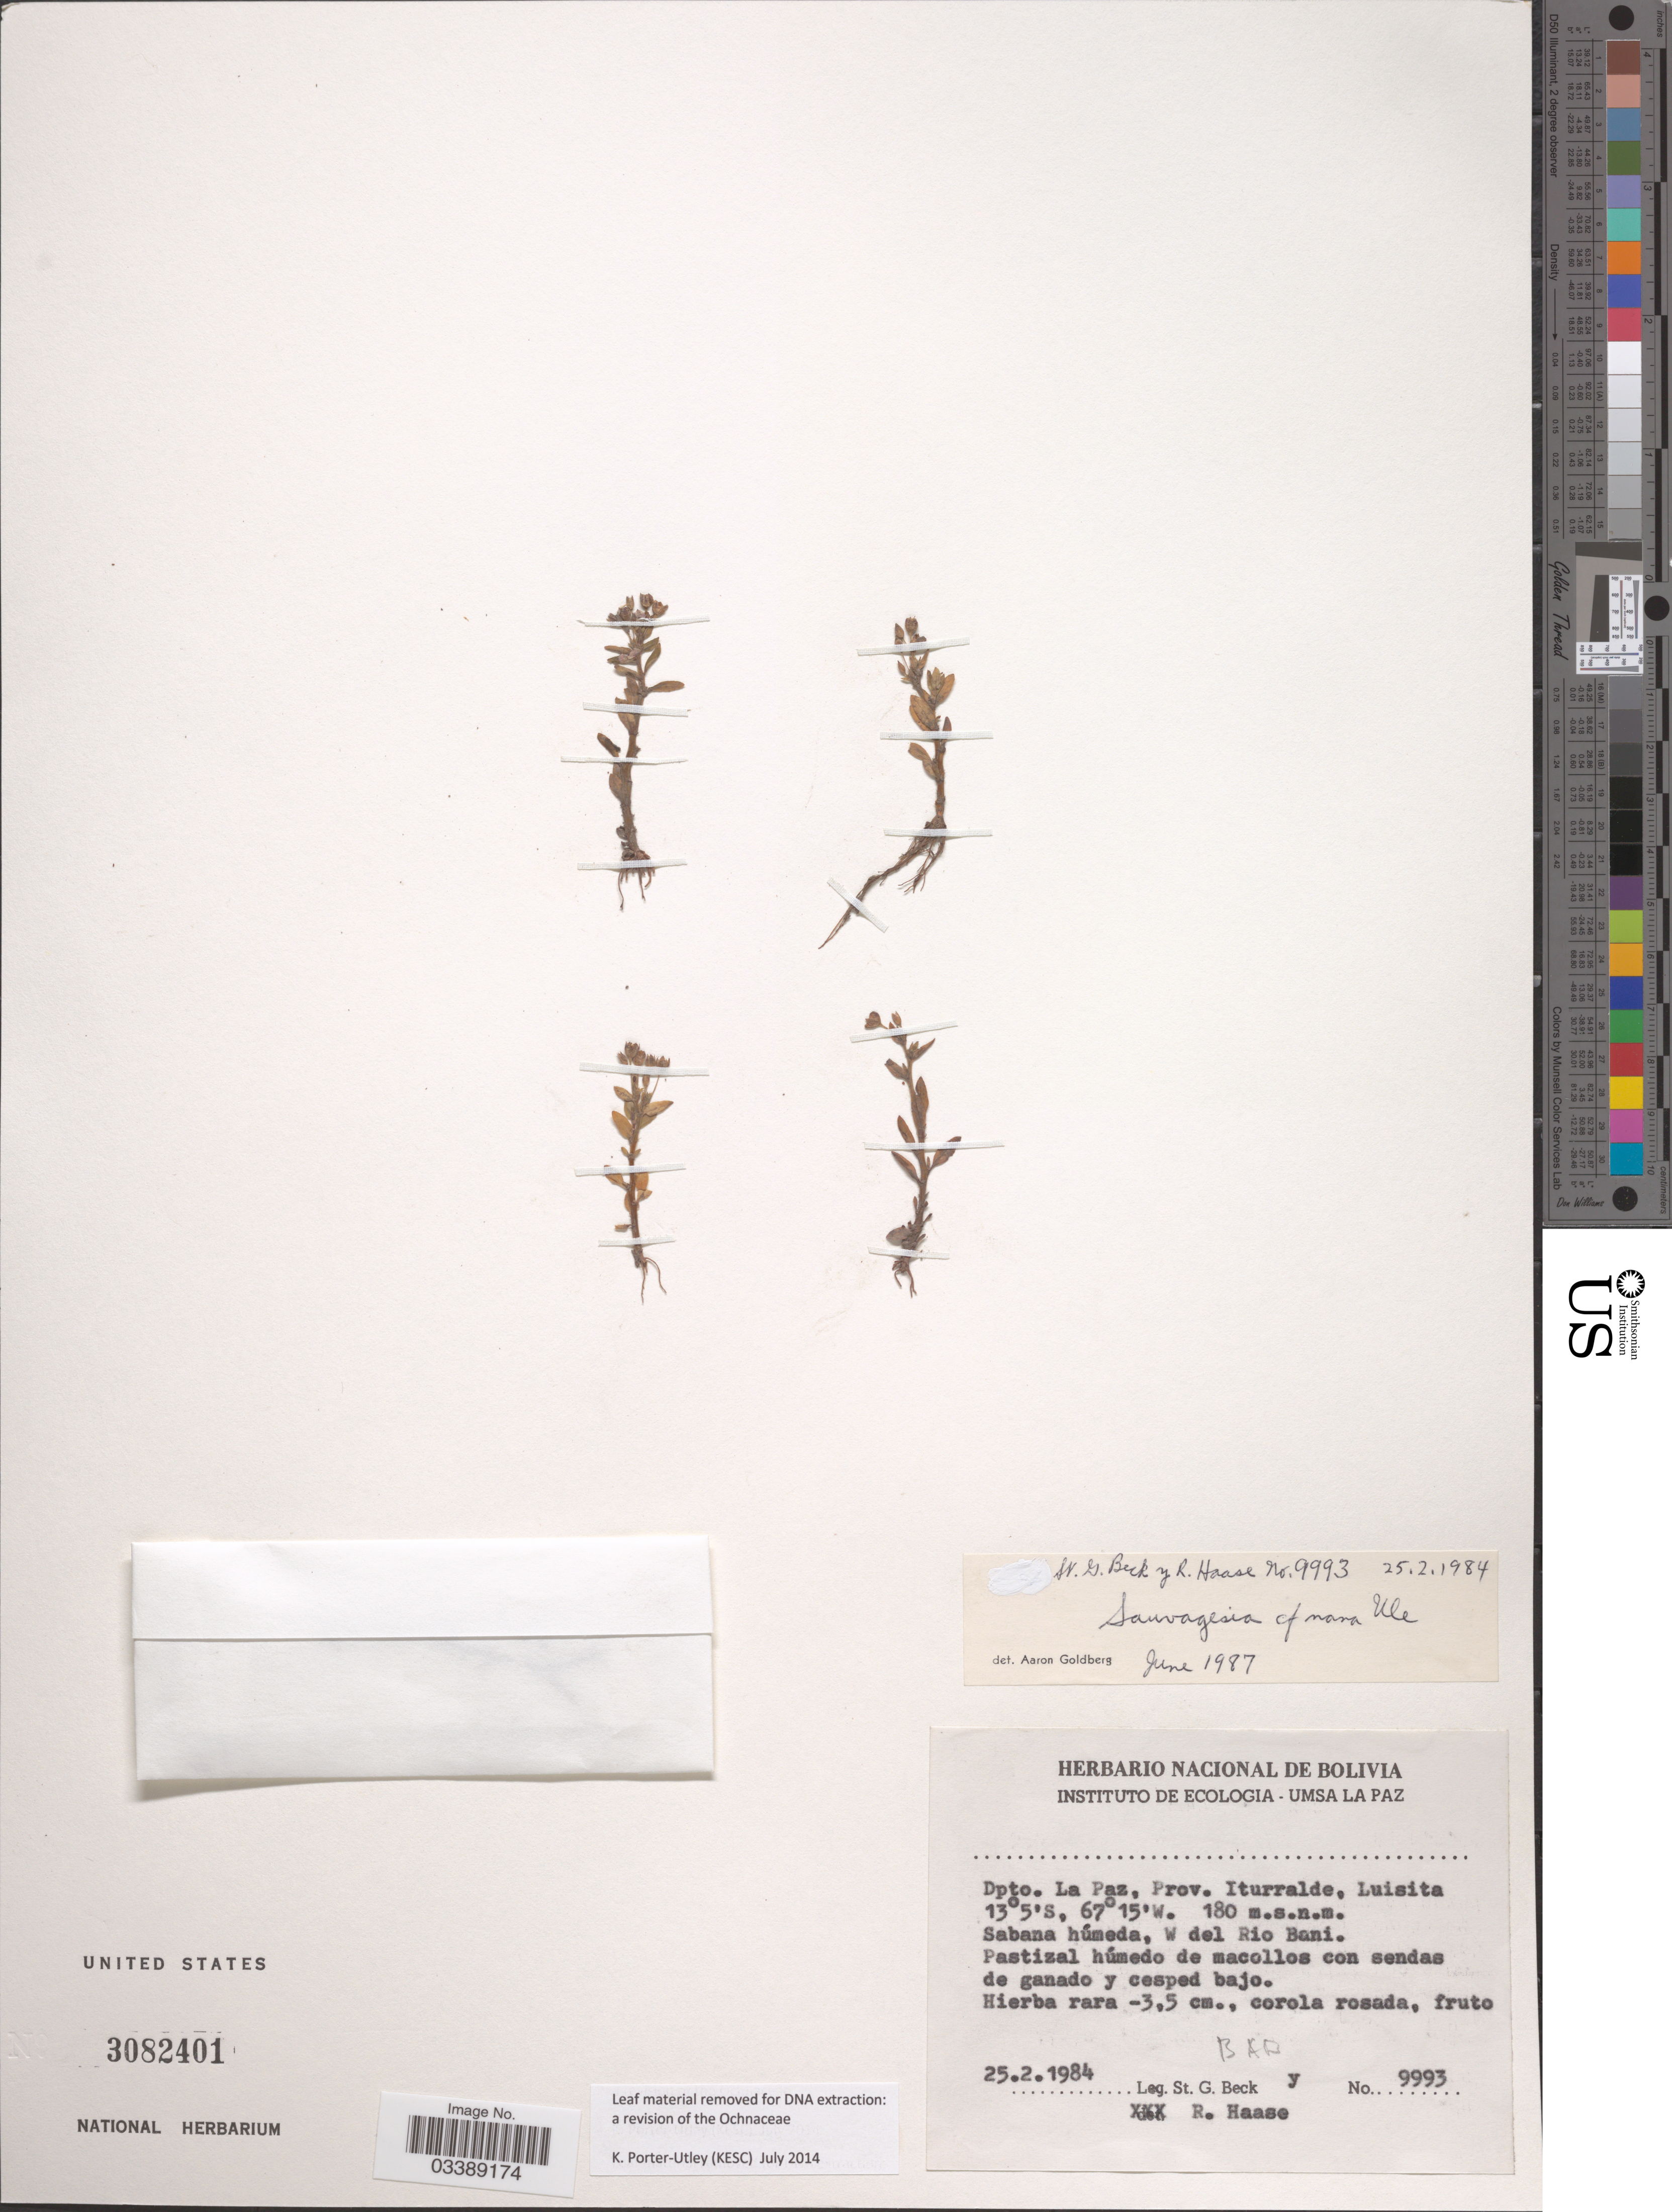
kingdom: Plantae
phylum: Tracheophyta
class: Magnoliopsida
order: Malpighiales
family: Ochnaceae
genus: Sauvagesia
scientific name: Sauvagesia nana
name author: Ule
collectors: S. G. Beck & R. Haase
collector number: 9993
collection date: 1984-02-25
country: Bolivia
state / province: La Paz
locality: Dpto. La Paz, Prov. Iturralde, Luisita. W del Rio Bani.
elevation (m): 180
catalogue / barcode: US 3082401